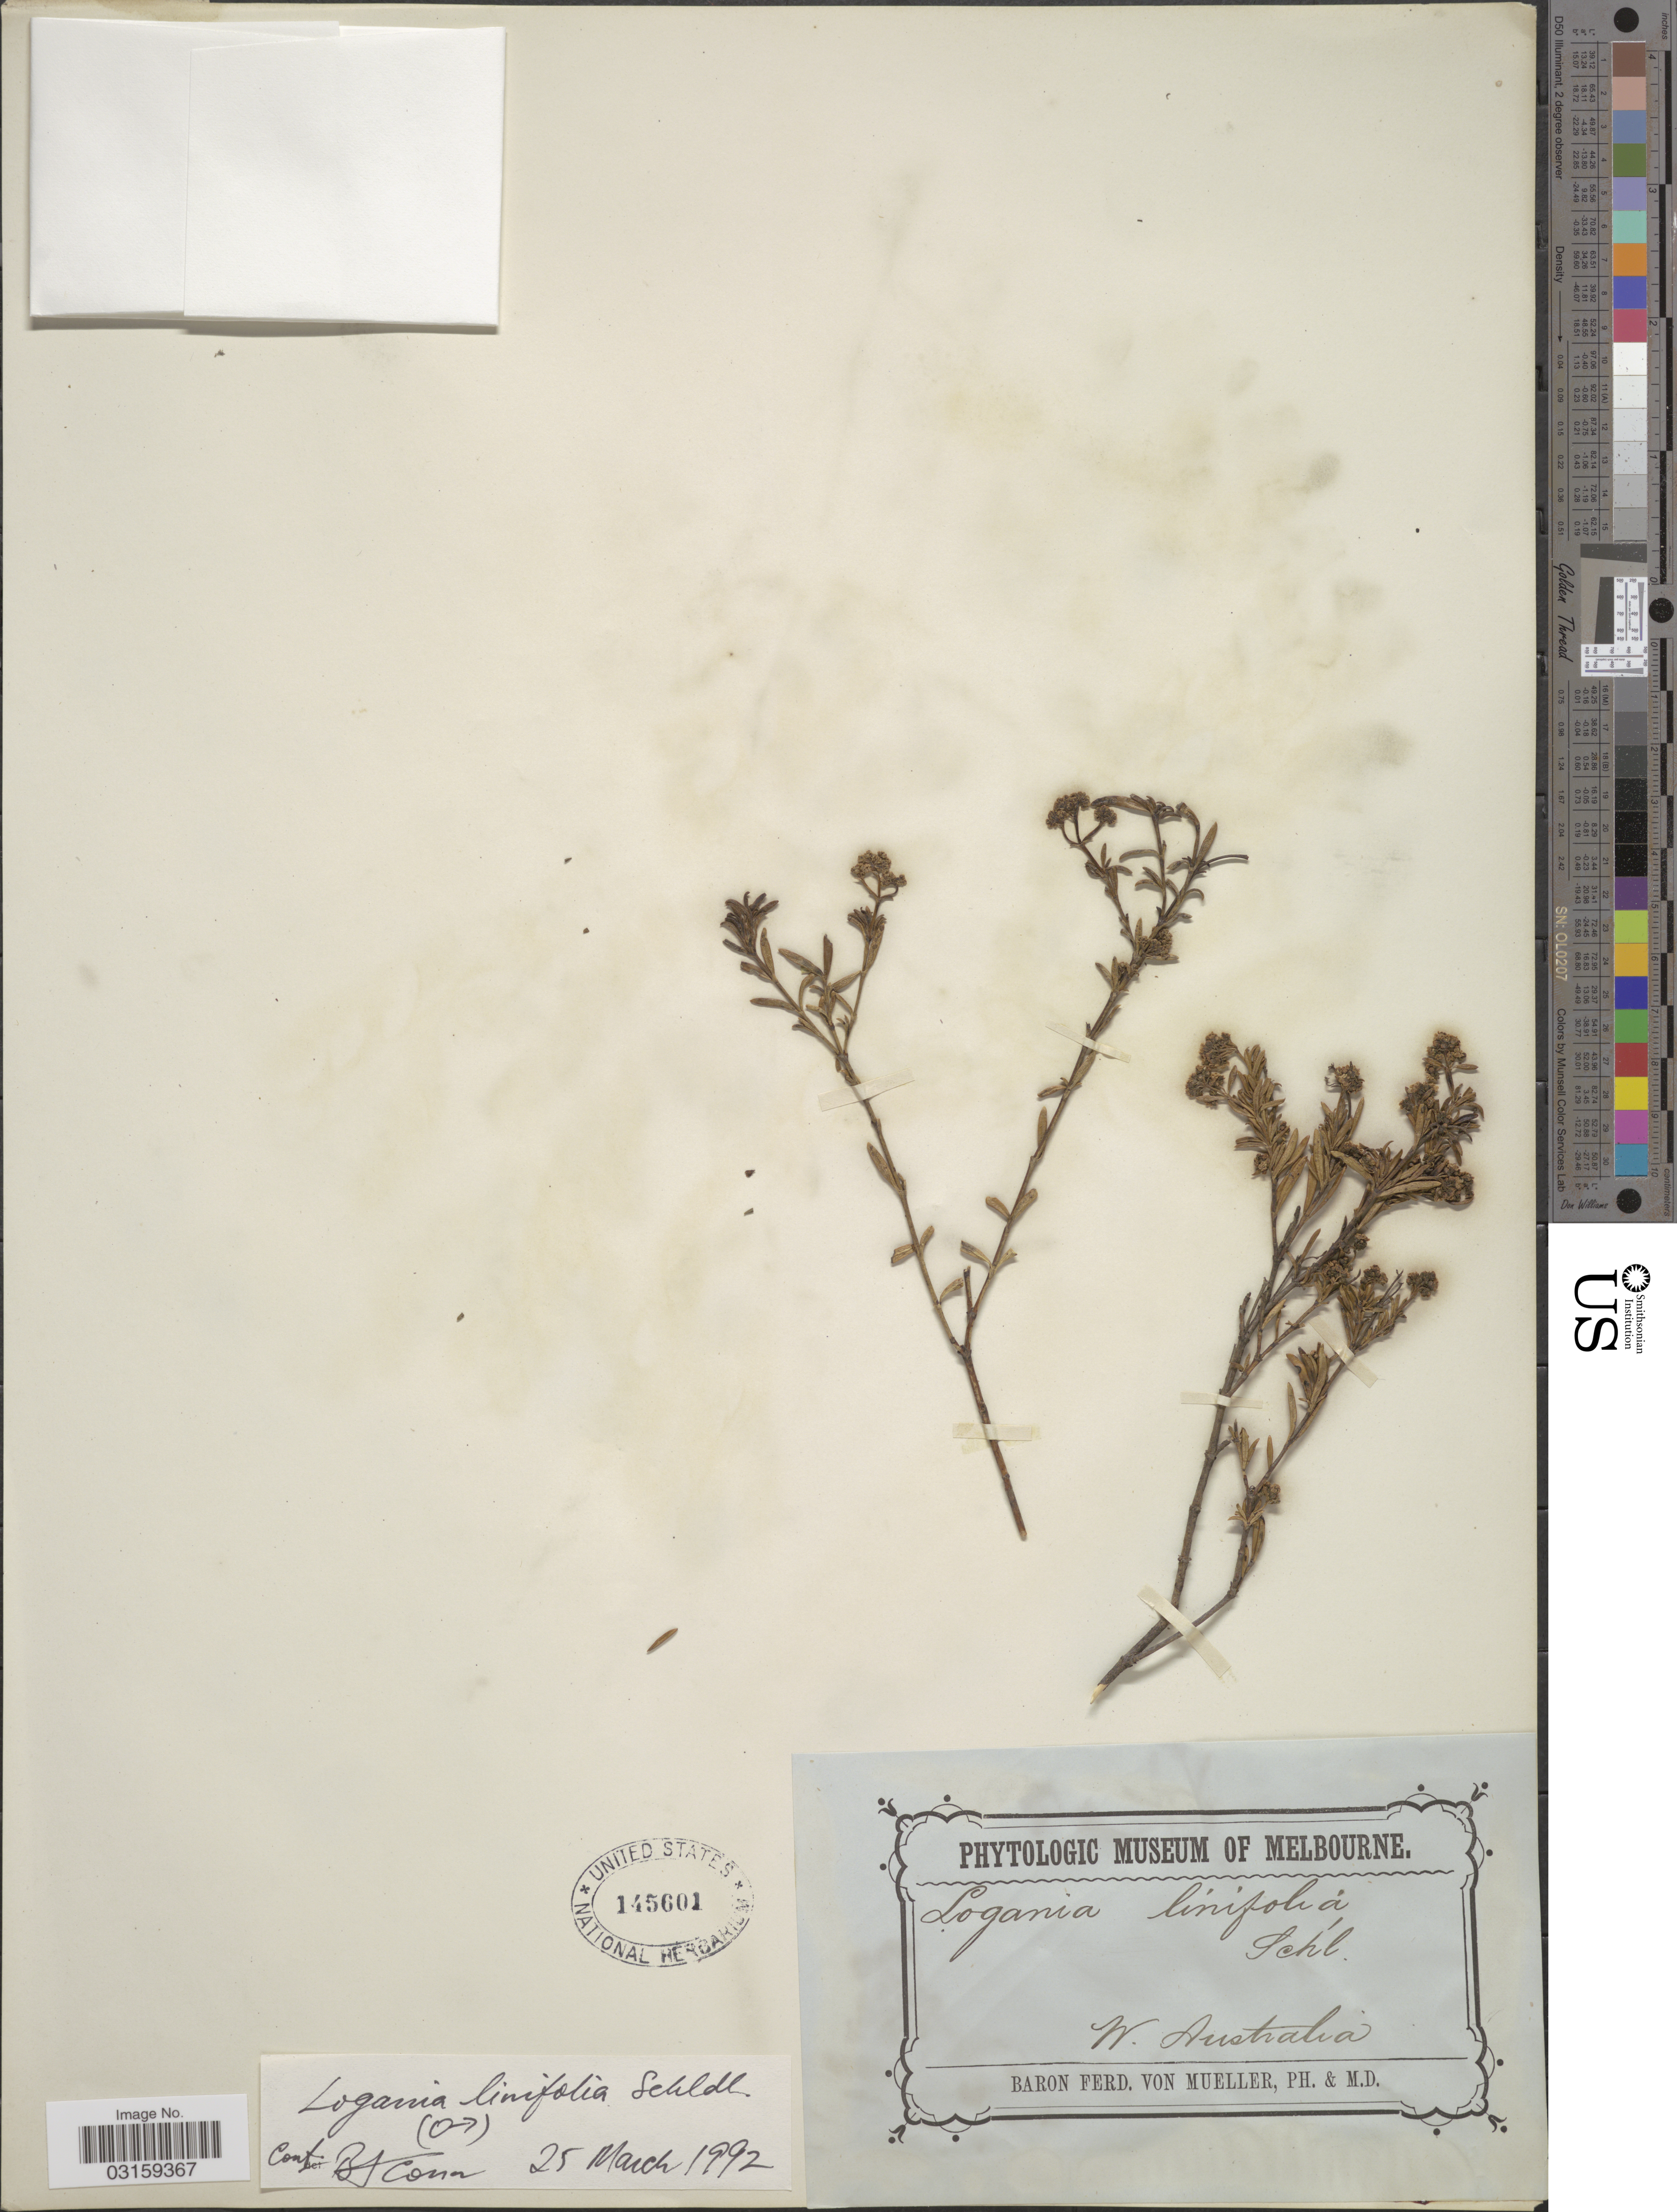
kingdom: Plantae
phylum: Tracheophyta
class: Magnoliopsida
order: Gentianales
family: Loganiaceae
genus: Logania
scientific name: Logania linifolia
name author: Schltdl.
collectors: F. Mueller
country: Australia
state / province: Western Australia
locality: W. Australia.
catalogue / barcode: US 145601